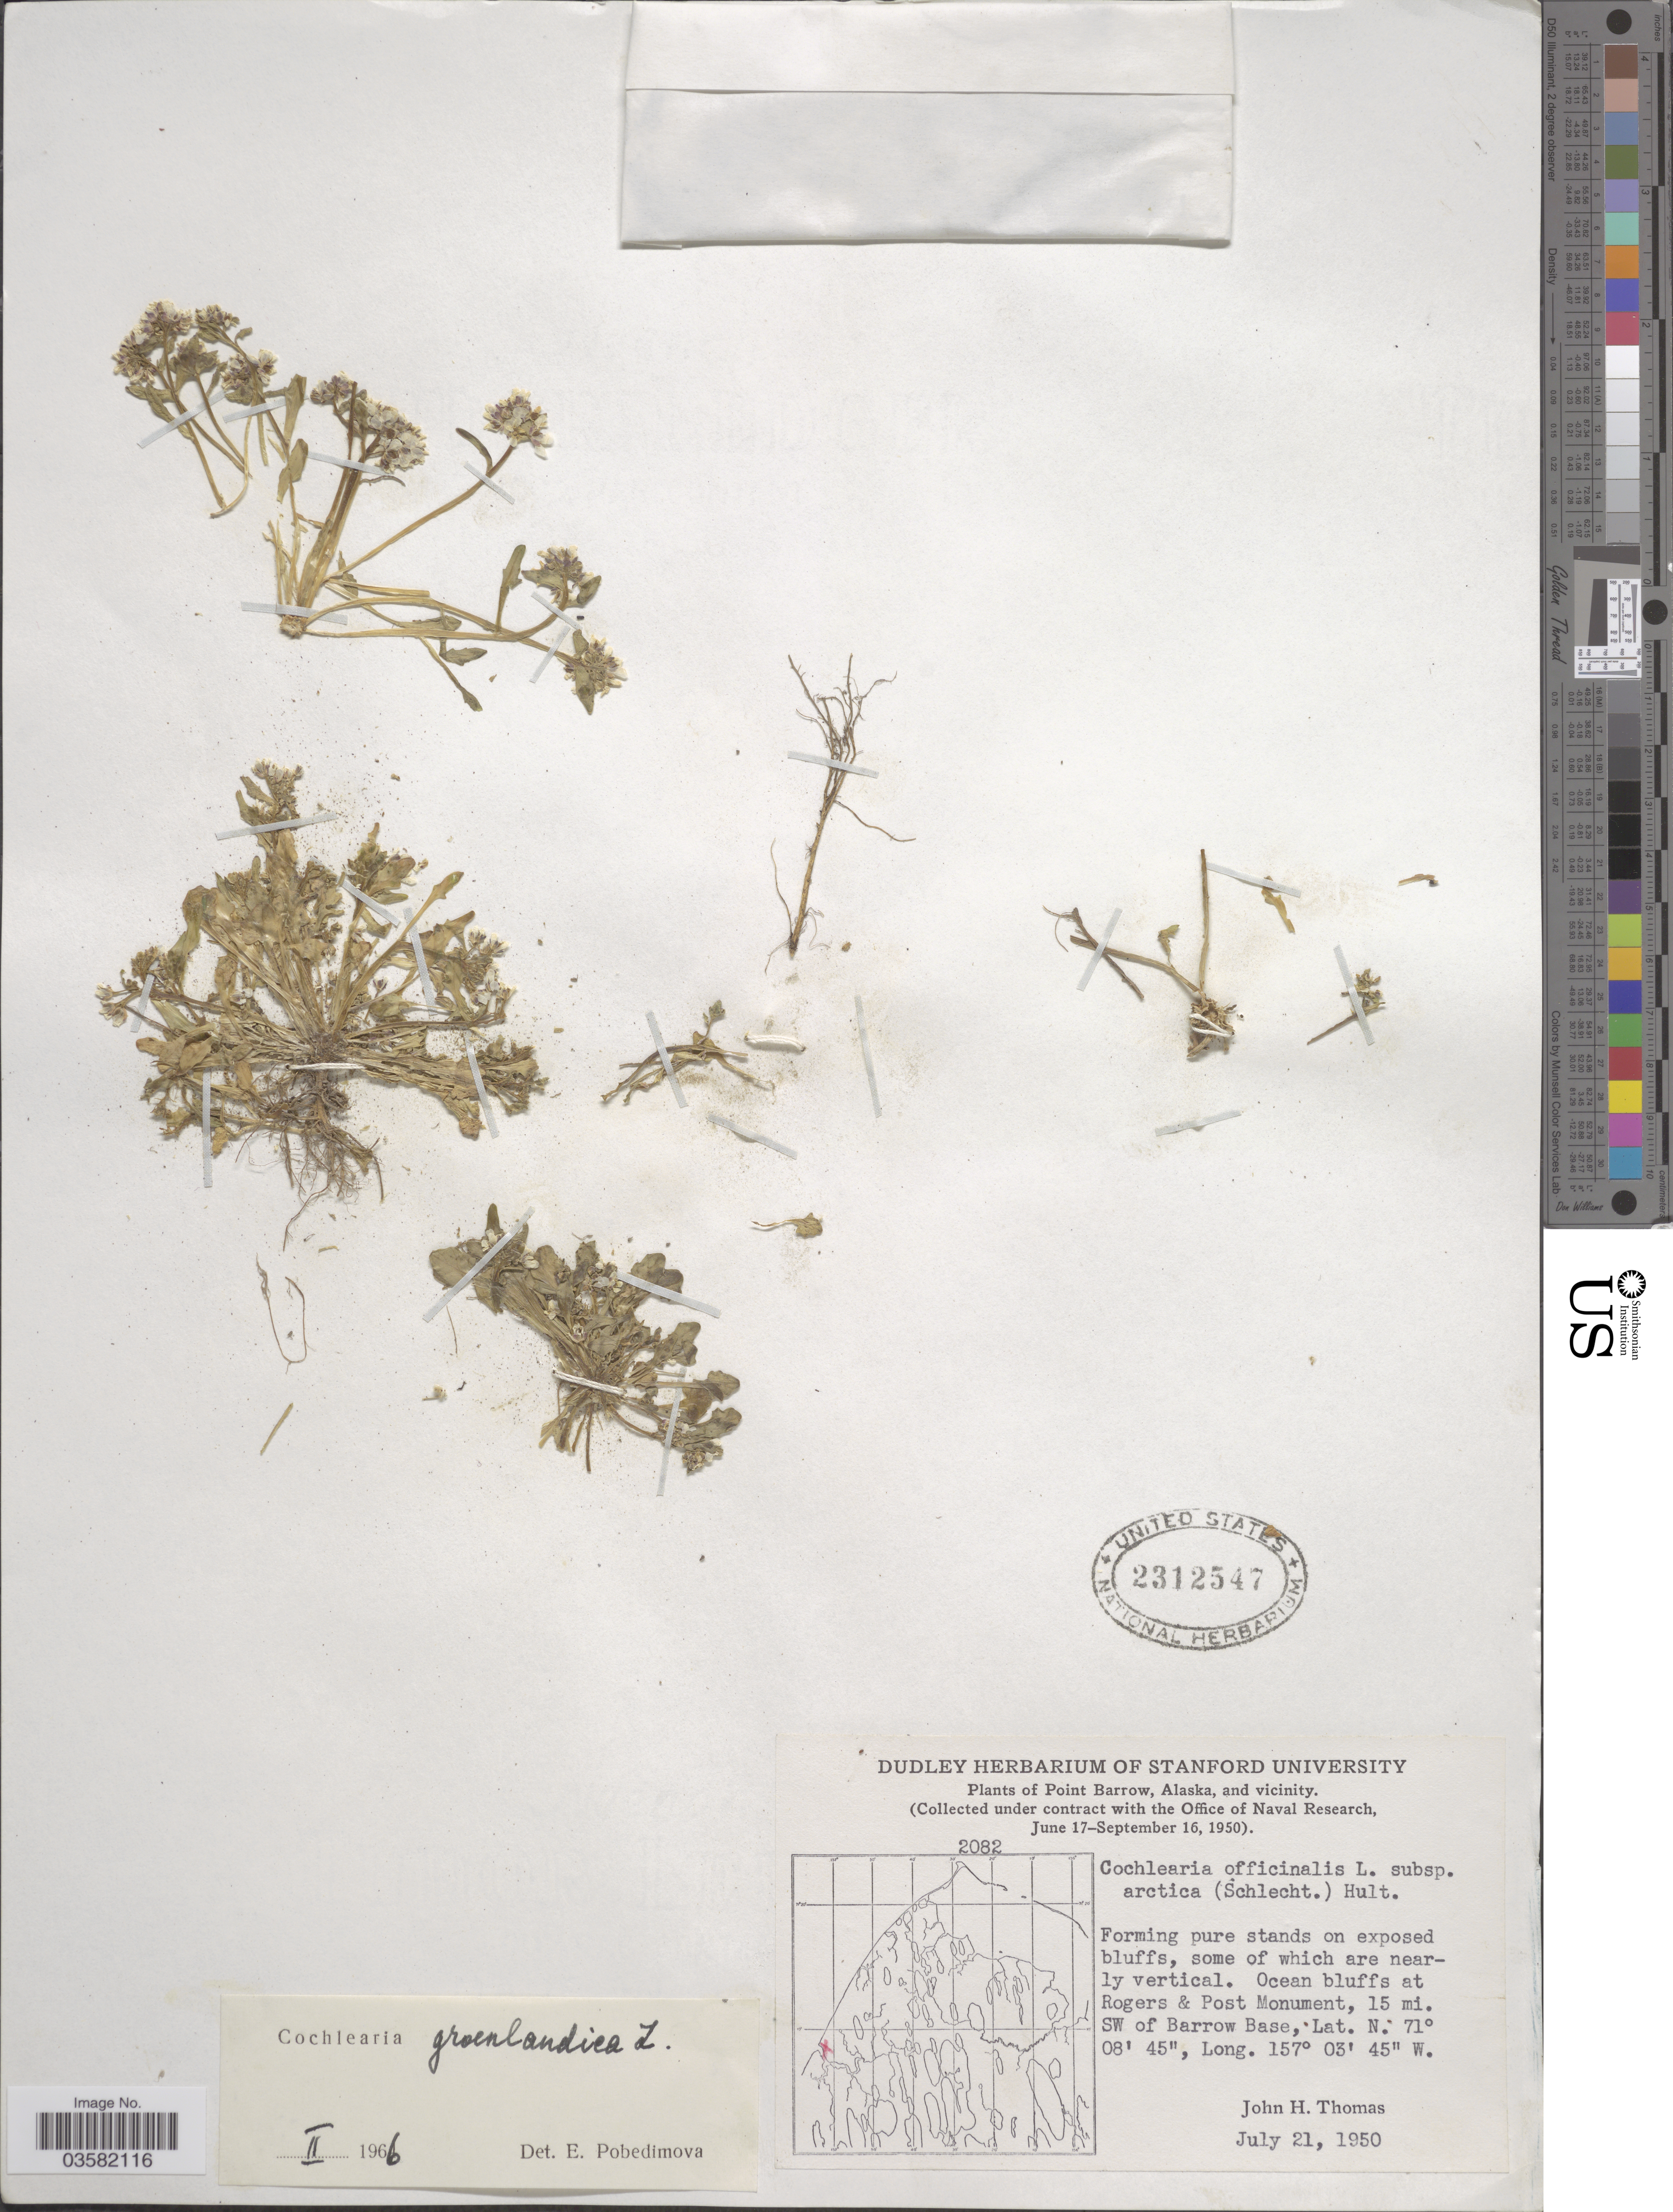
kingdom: Plantae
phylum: Tracheophyta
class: Magnoliopsida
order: Brassicales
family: Brassicaceae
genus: Cochlearia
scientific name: Cochlearia groenlandica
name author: L.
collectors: J. H. Thomas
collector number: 2082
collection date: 1950-07-21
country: United States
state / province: Alaska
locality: Point Barrow, Alaska, and vicinity. Ocean bluffs at Rogers & Post Monument, 15 mi. SW of Barrow Base.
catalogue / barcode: US 2312547